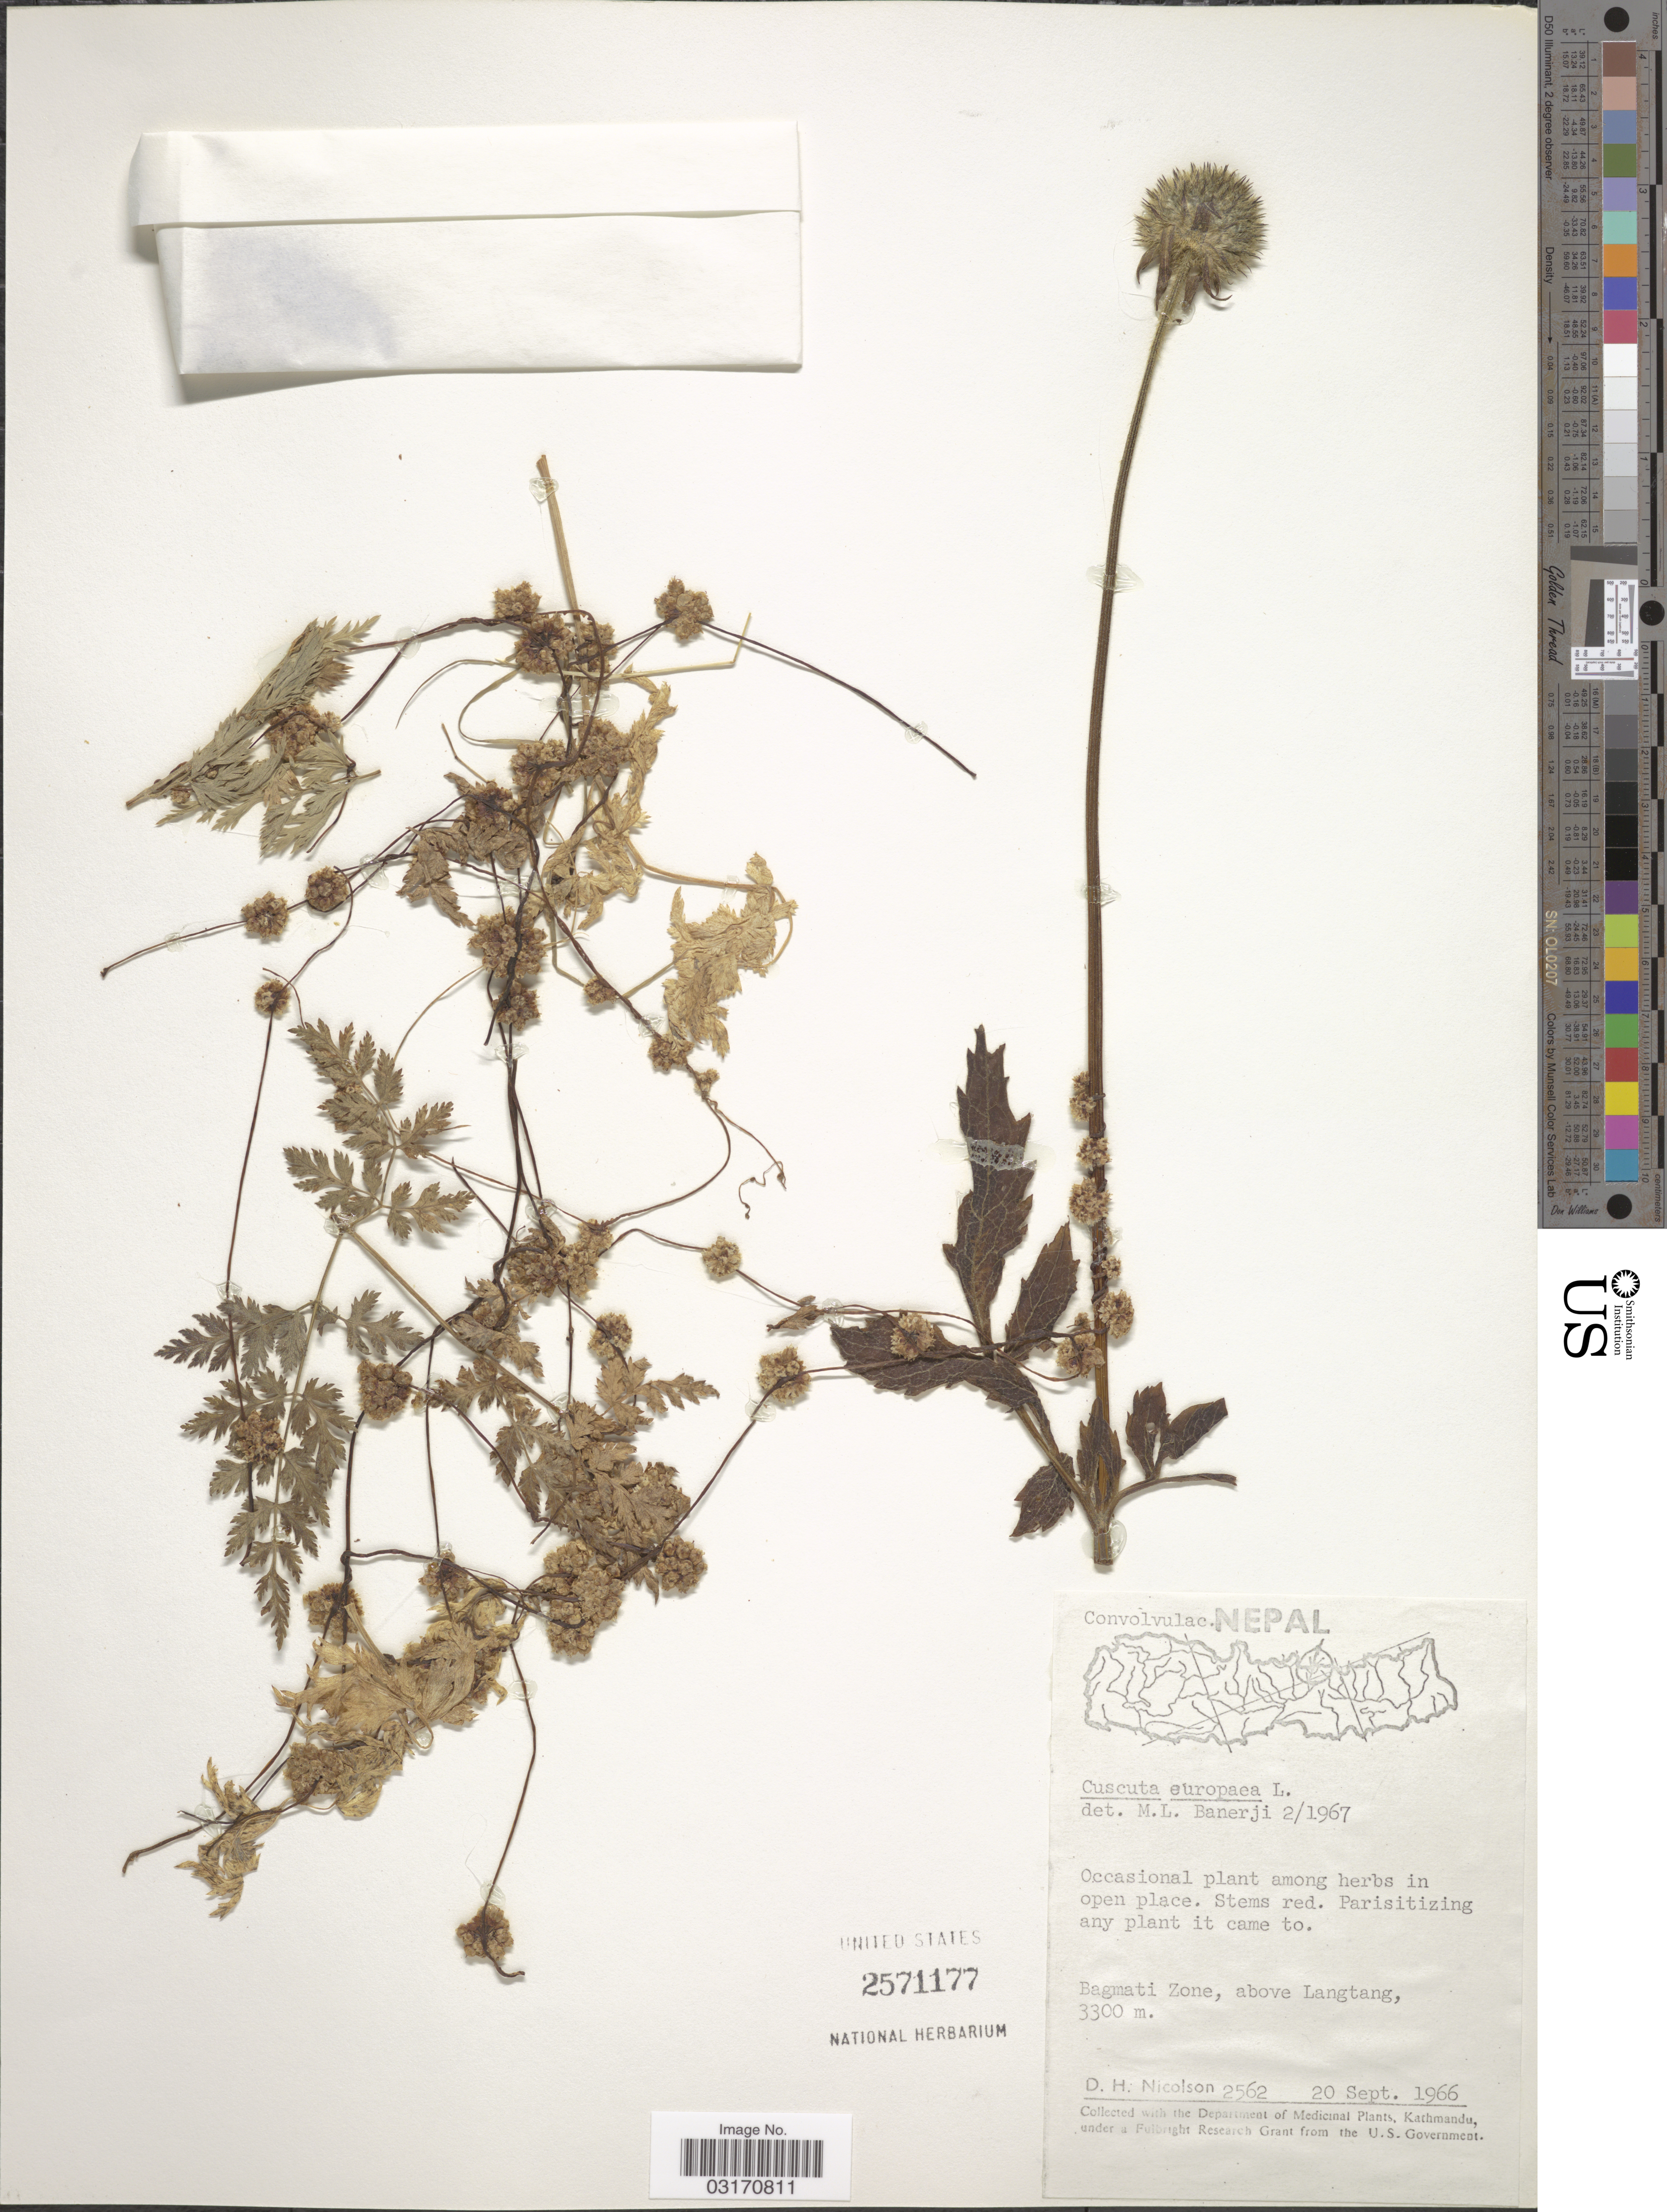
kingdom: Plantae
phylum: Tracheophyta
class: Magnoliopsida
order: Solanales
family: Convolvulaceae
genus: Cuscuta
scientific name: Cuscuta europaea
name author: L.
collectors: D. H. Nicolson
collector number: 2562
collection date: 1966-09-20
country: Nepal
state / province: Bagmati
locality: Bagmati Zone, above Langtang.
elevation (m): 3300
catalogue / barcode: US 2571177